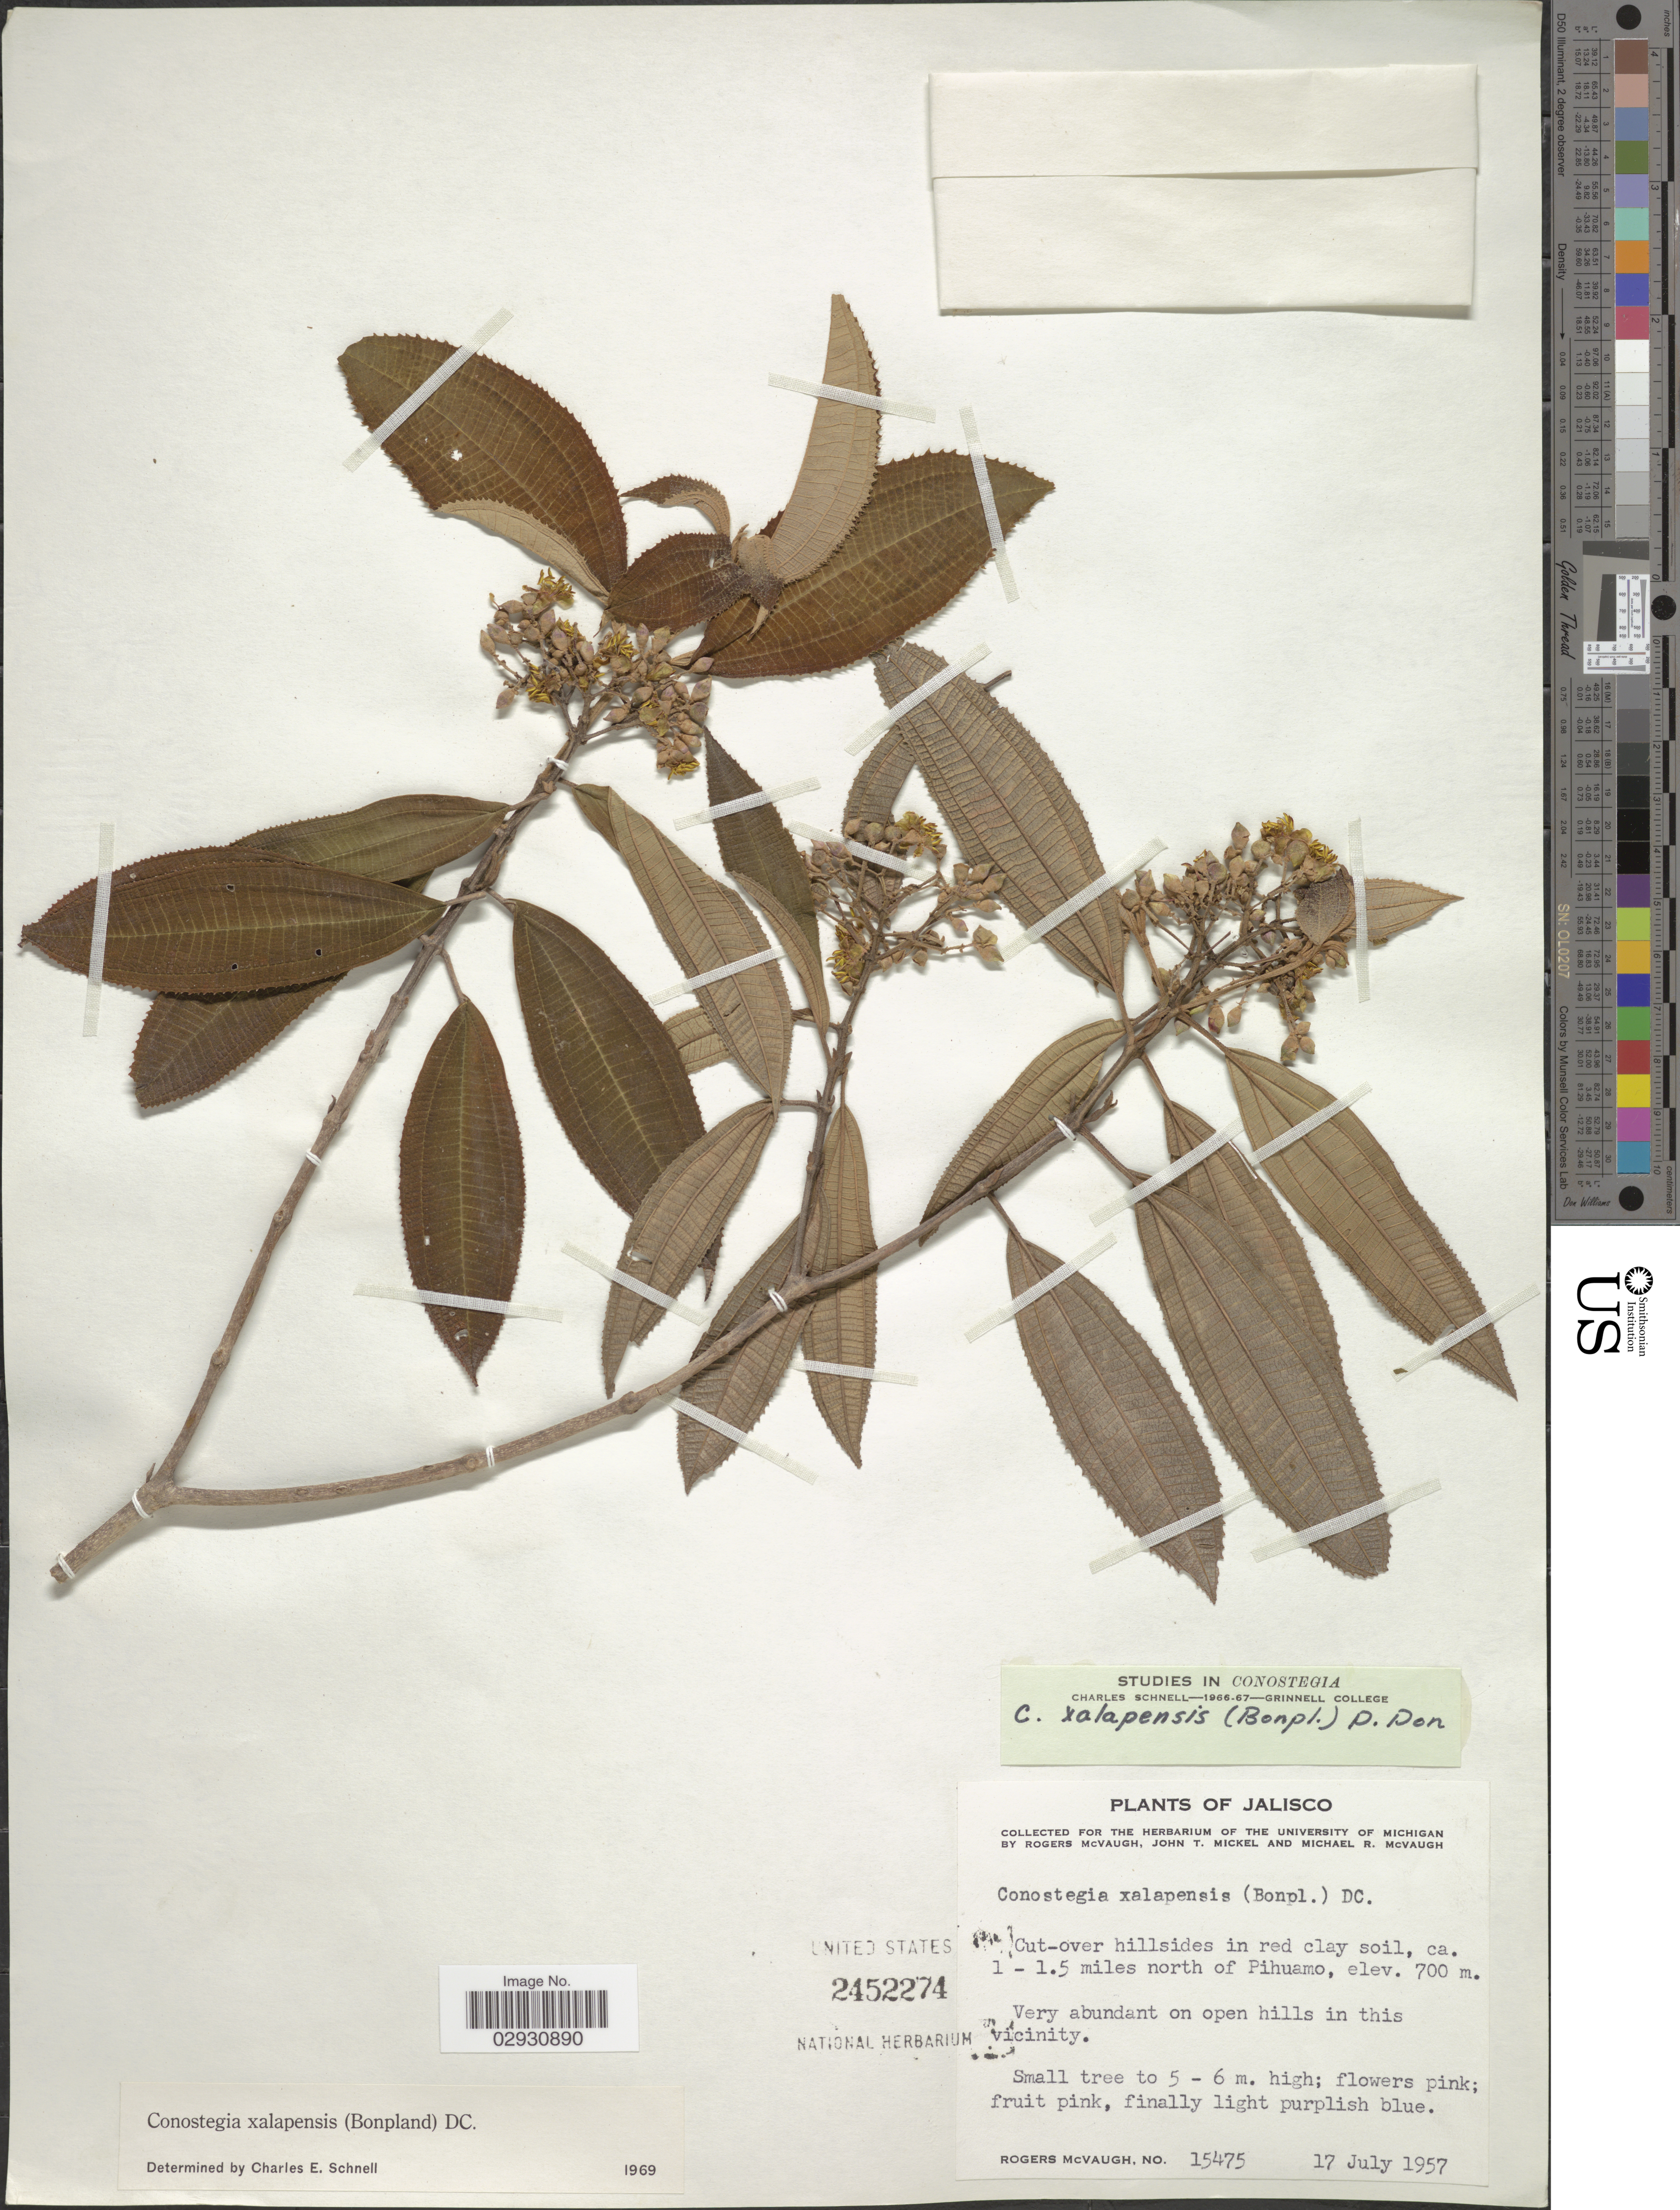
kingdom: Plantae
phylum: Tracheophyta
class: Magnoliopsida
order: Myrtales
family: Melastomataceae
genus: Conostegia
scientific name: Conostegia quadrangularis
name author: Schltdl. ex Steud.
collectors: R. McVaugh, J. T. Mickel & M. R. McVaugh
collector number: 15475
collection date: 1957-07-17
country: Mexico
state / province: Jalisco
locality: Ca. 1 - 1.5 miles north of Pihuamo.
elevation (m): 700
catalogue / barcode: US 2452274